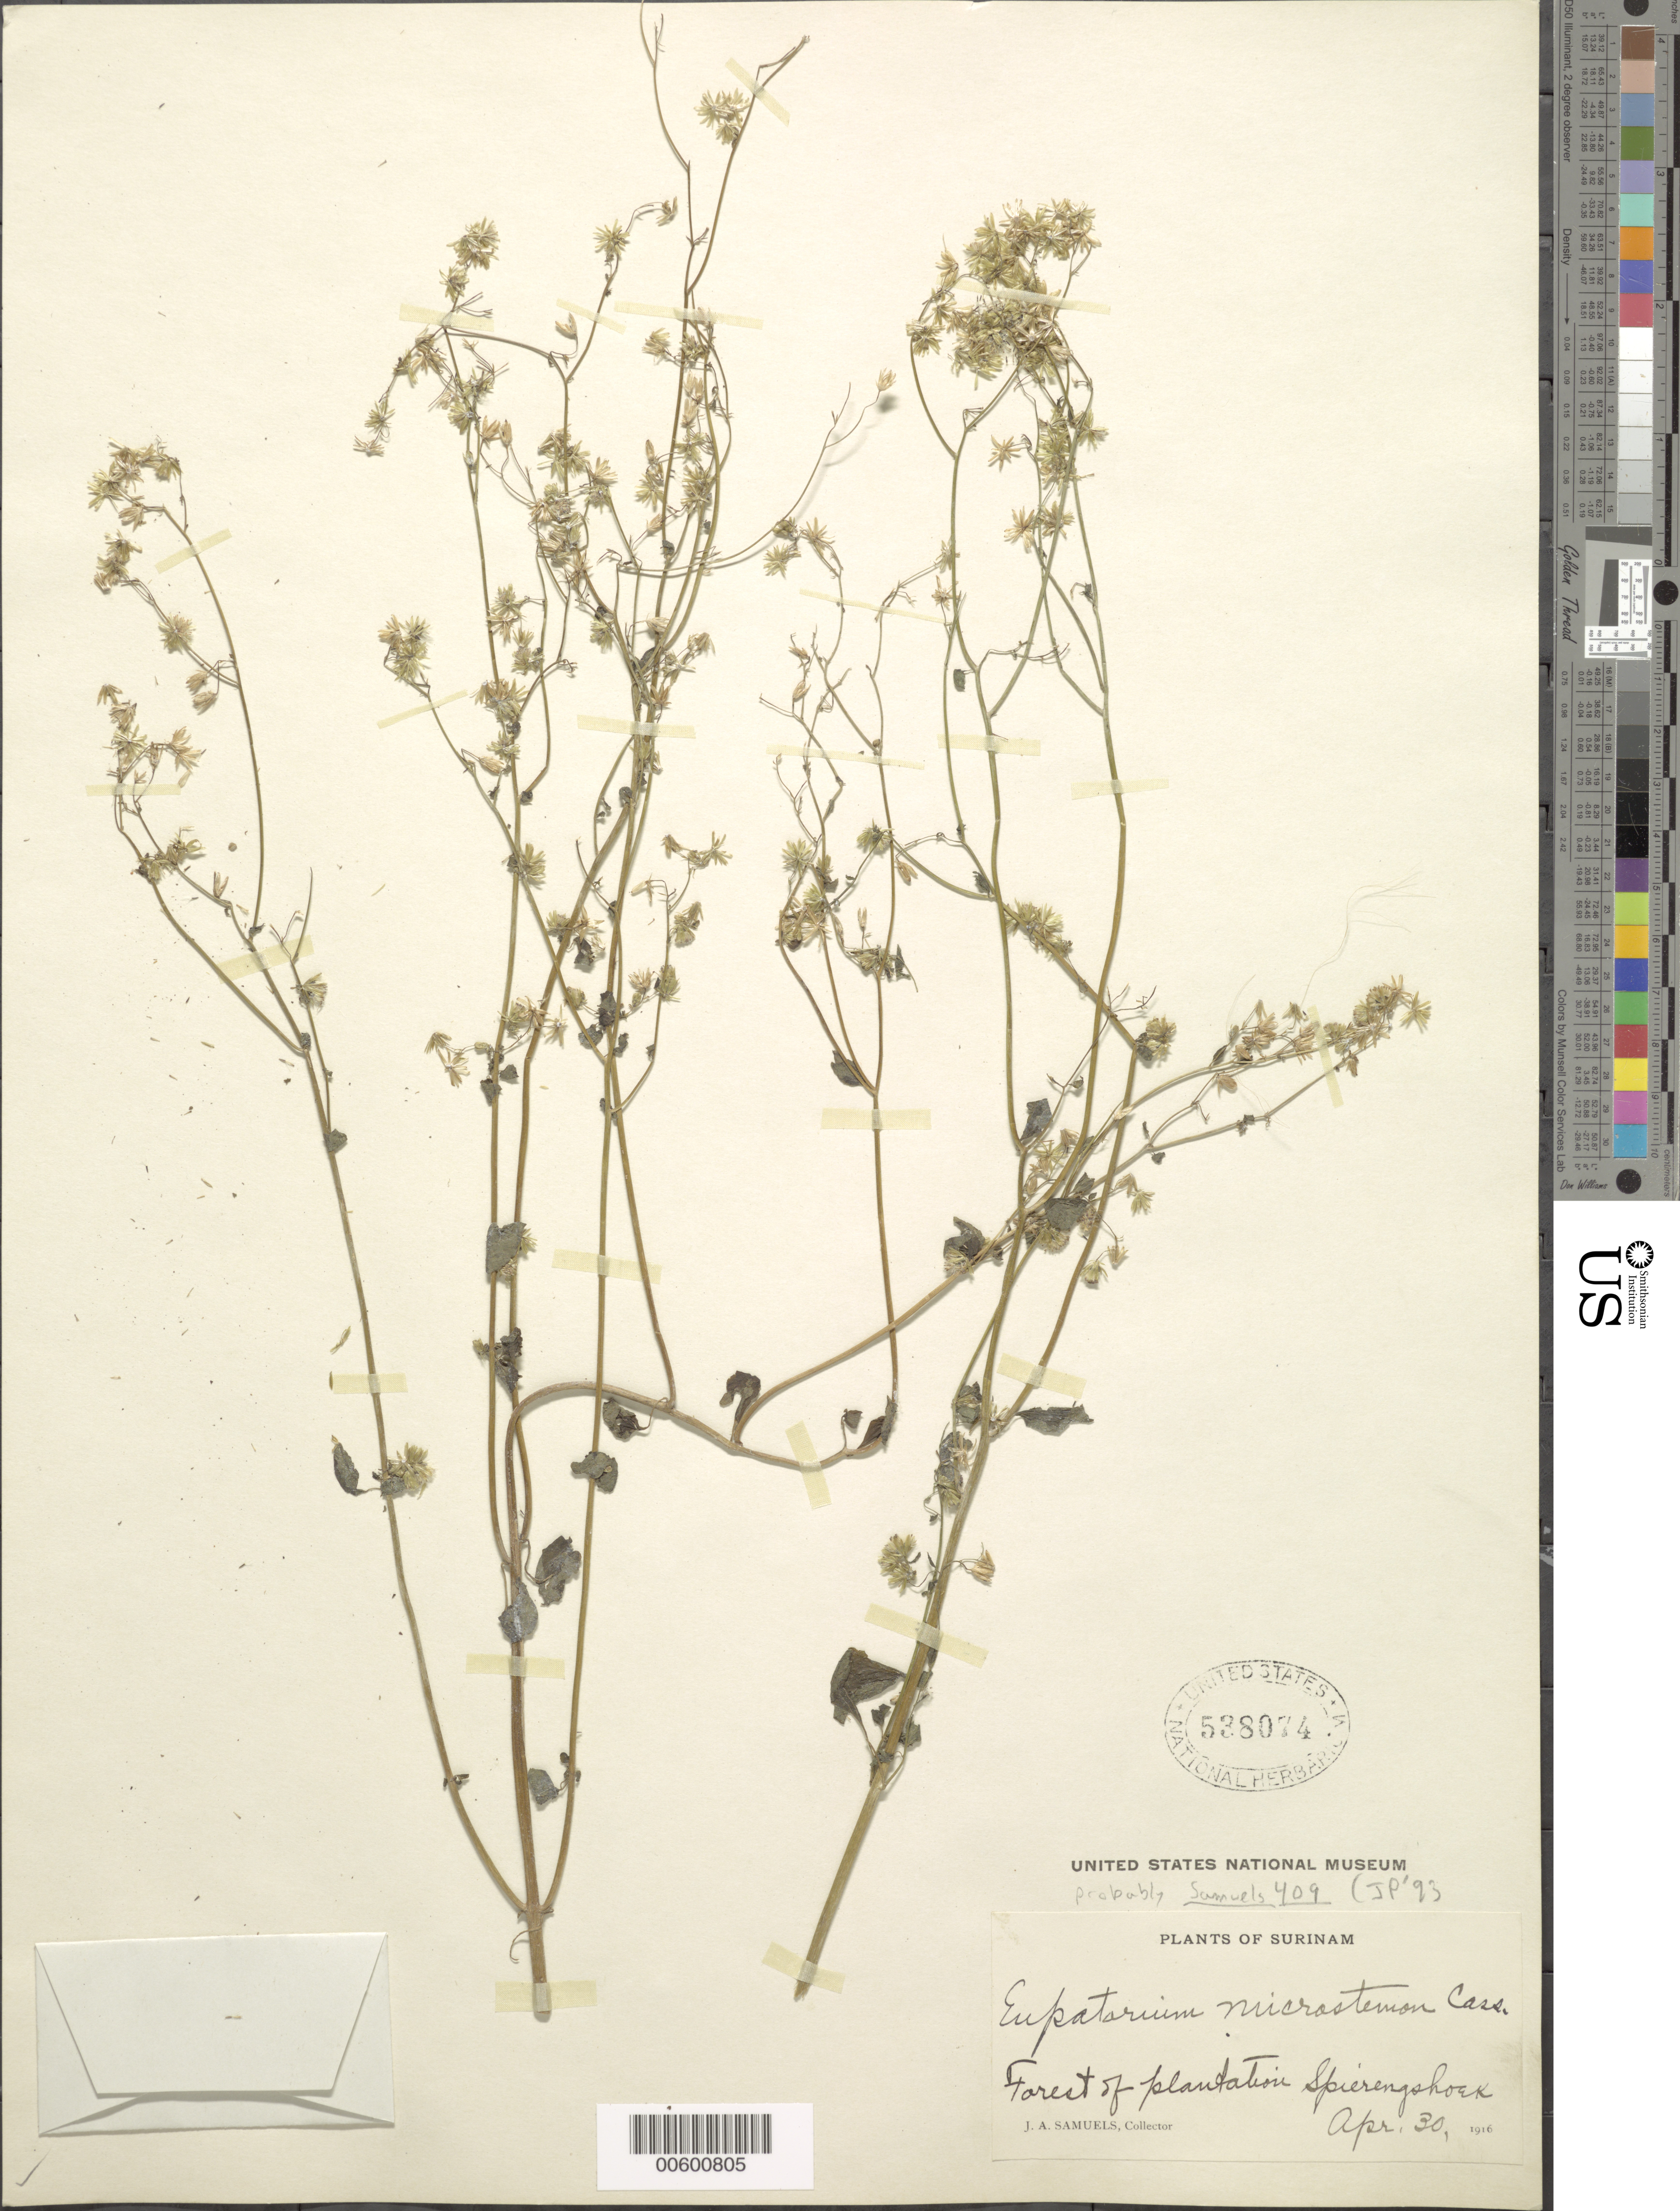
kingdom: Plantae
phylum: Tracheophyta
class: Magnoliopsida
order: Asterales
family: Asteraceae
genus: Fleischmannia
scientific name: Fleischmannia microstemon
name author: (Cass.) R.M. King & H. Rob.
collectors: J. A. Samuels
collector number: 409 ?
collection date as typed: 30-Apr-16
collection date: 1916-04-30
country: Suriname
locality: Spierengshoak Plantation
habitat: Forest of plantation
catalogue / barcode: US 538074